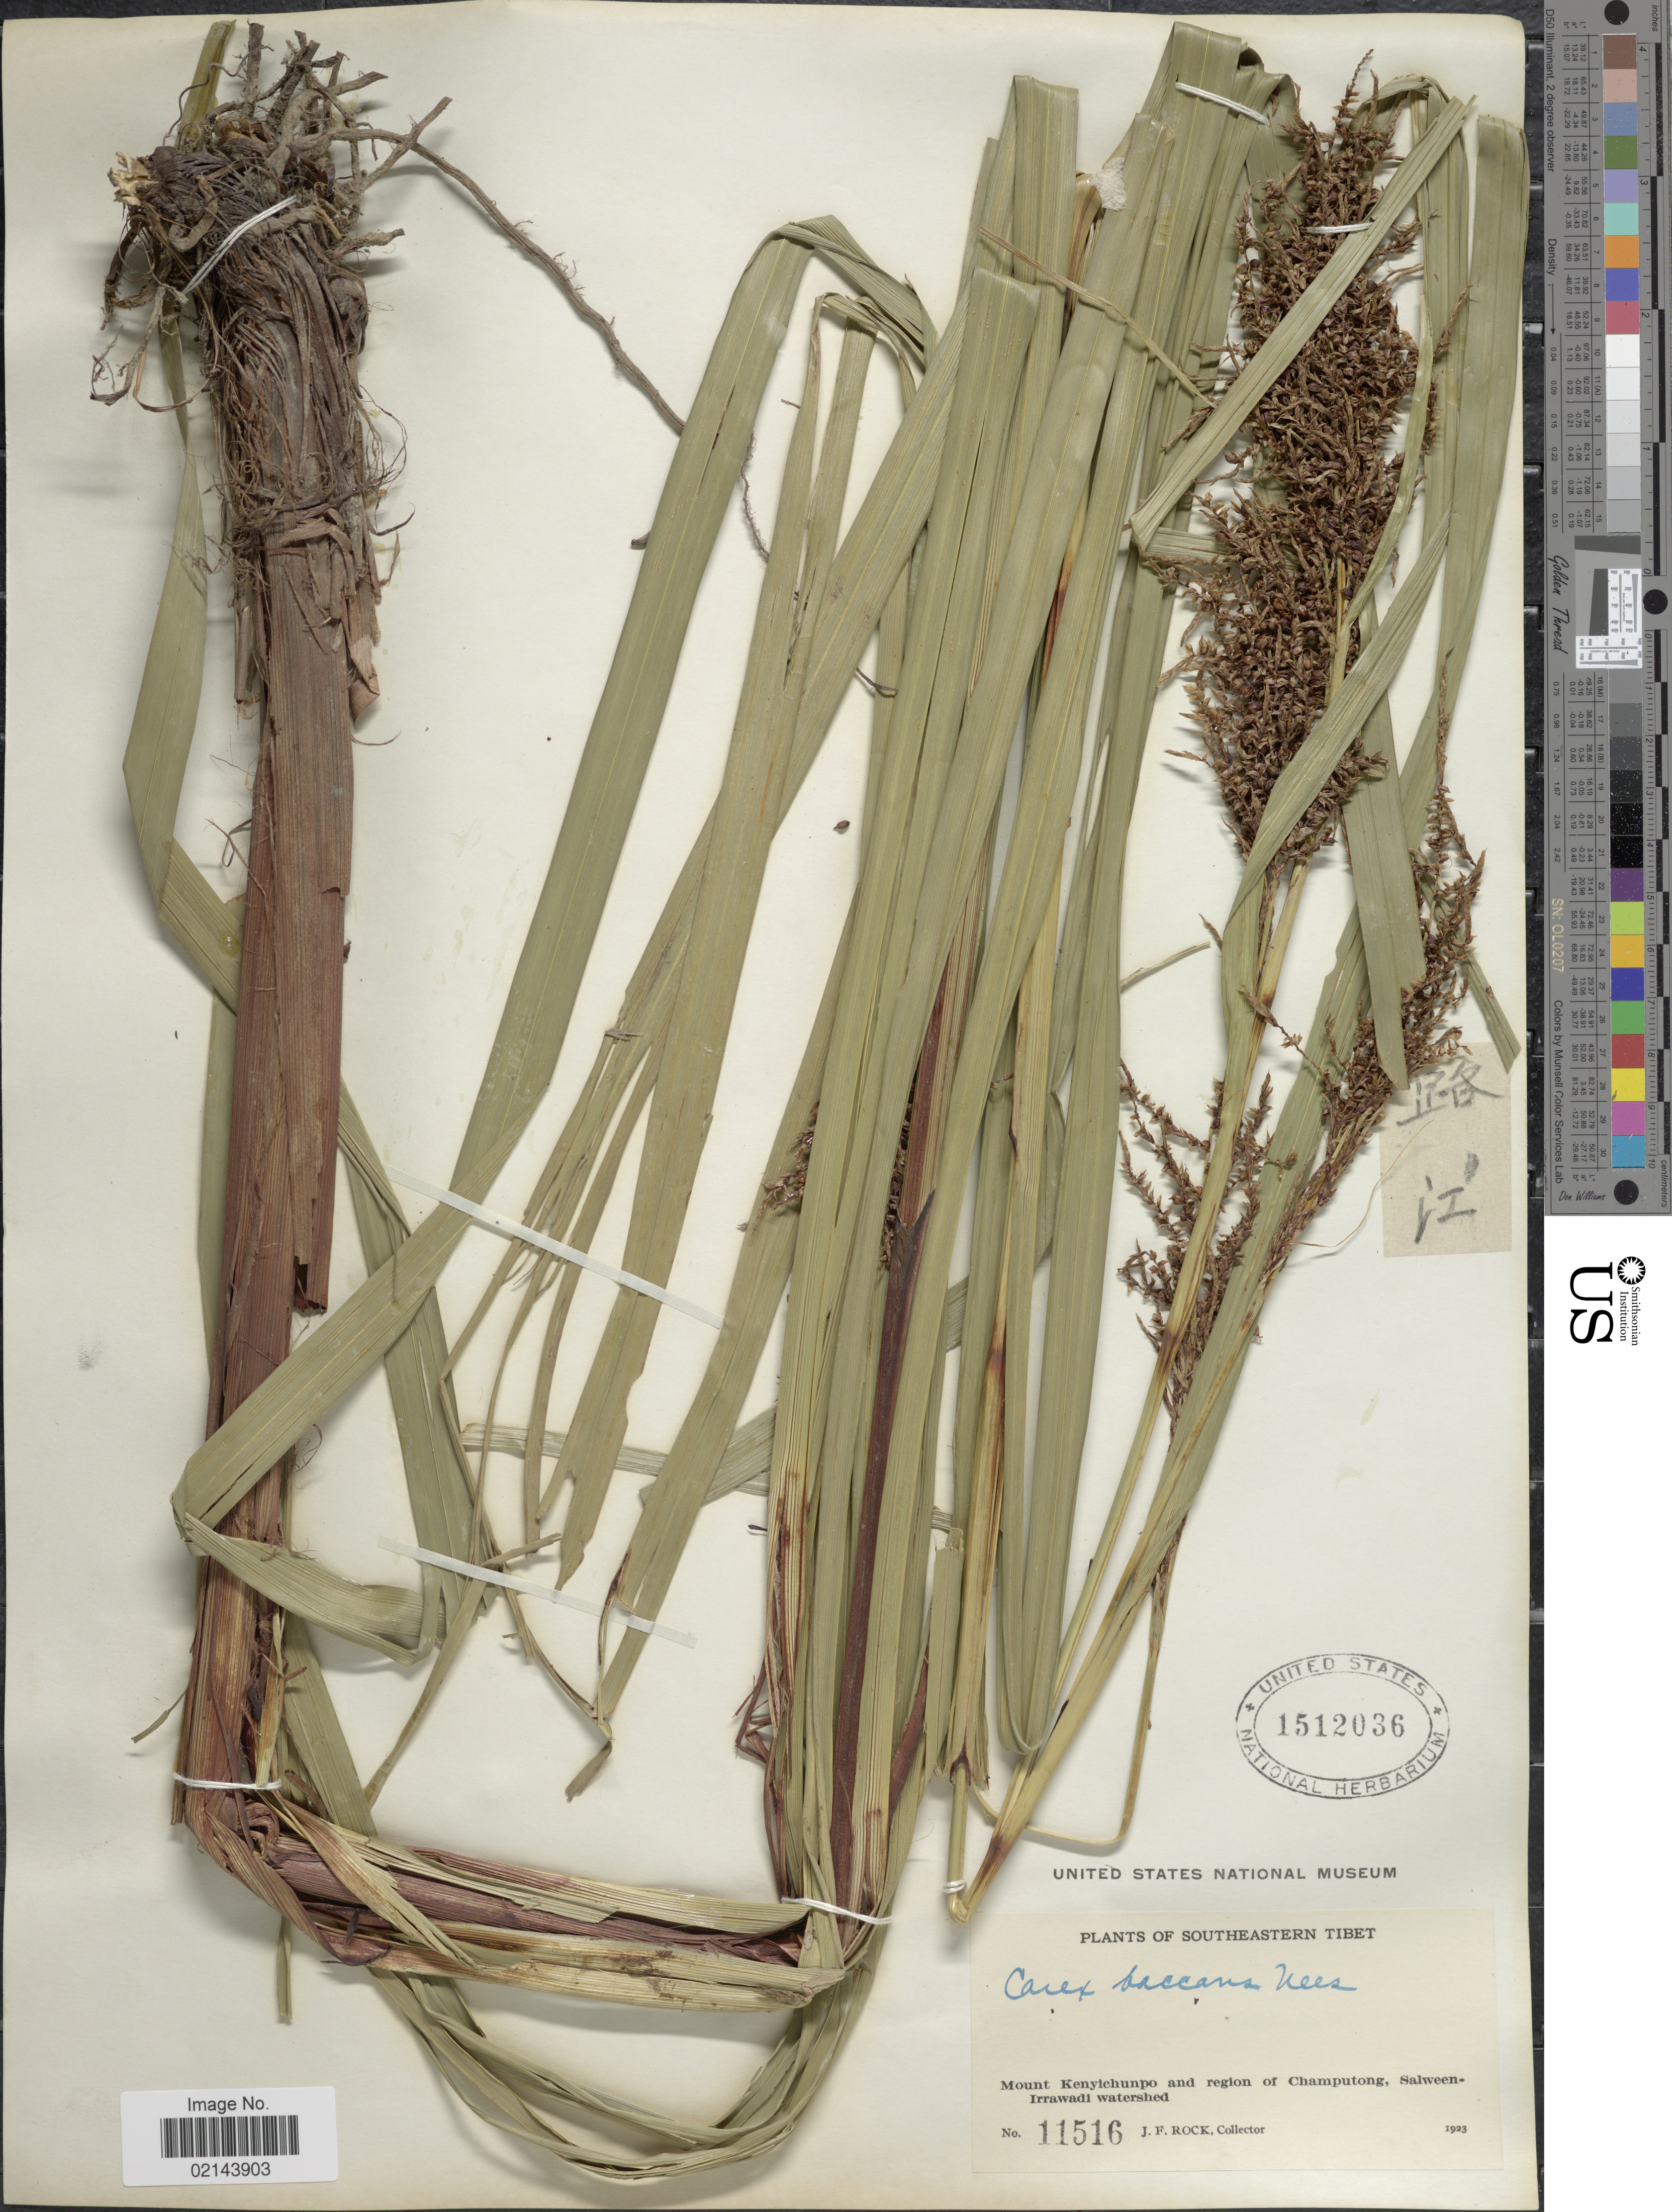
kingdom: Plantae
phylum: Tracheophyta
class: Liliopsida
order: Poales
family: Cyperaceae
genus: Carex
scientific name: Carex baccans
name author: Nees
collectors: J. Rock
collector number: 11516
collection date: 1923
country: China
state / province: Xizang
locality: Southeastern Tibet. Mount Kenyichunpo and region of Champutong, Salween-Irrawadi watershed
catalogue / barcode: US 1512036